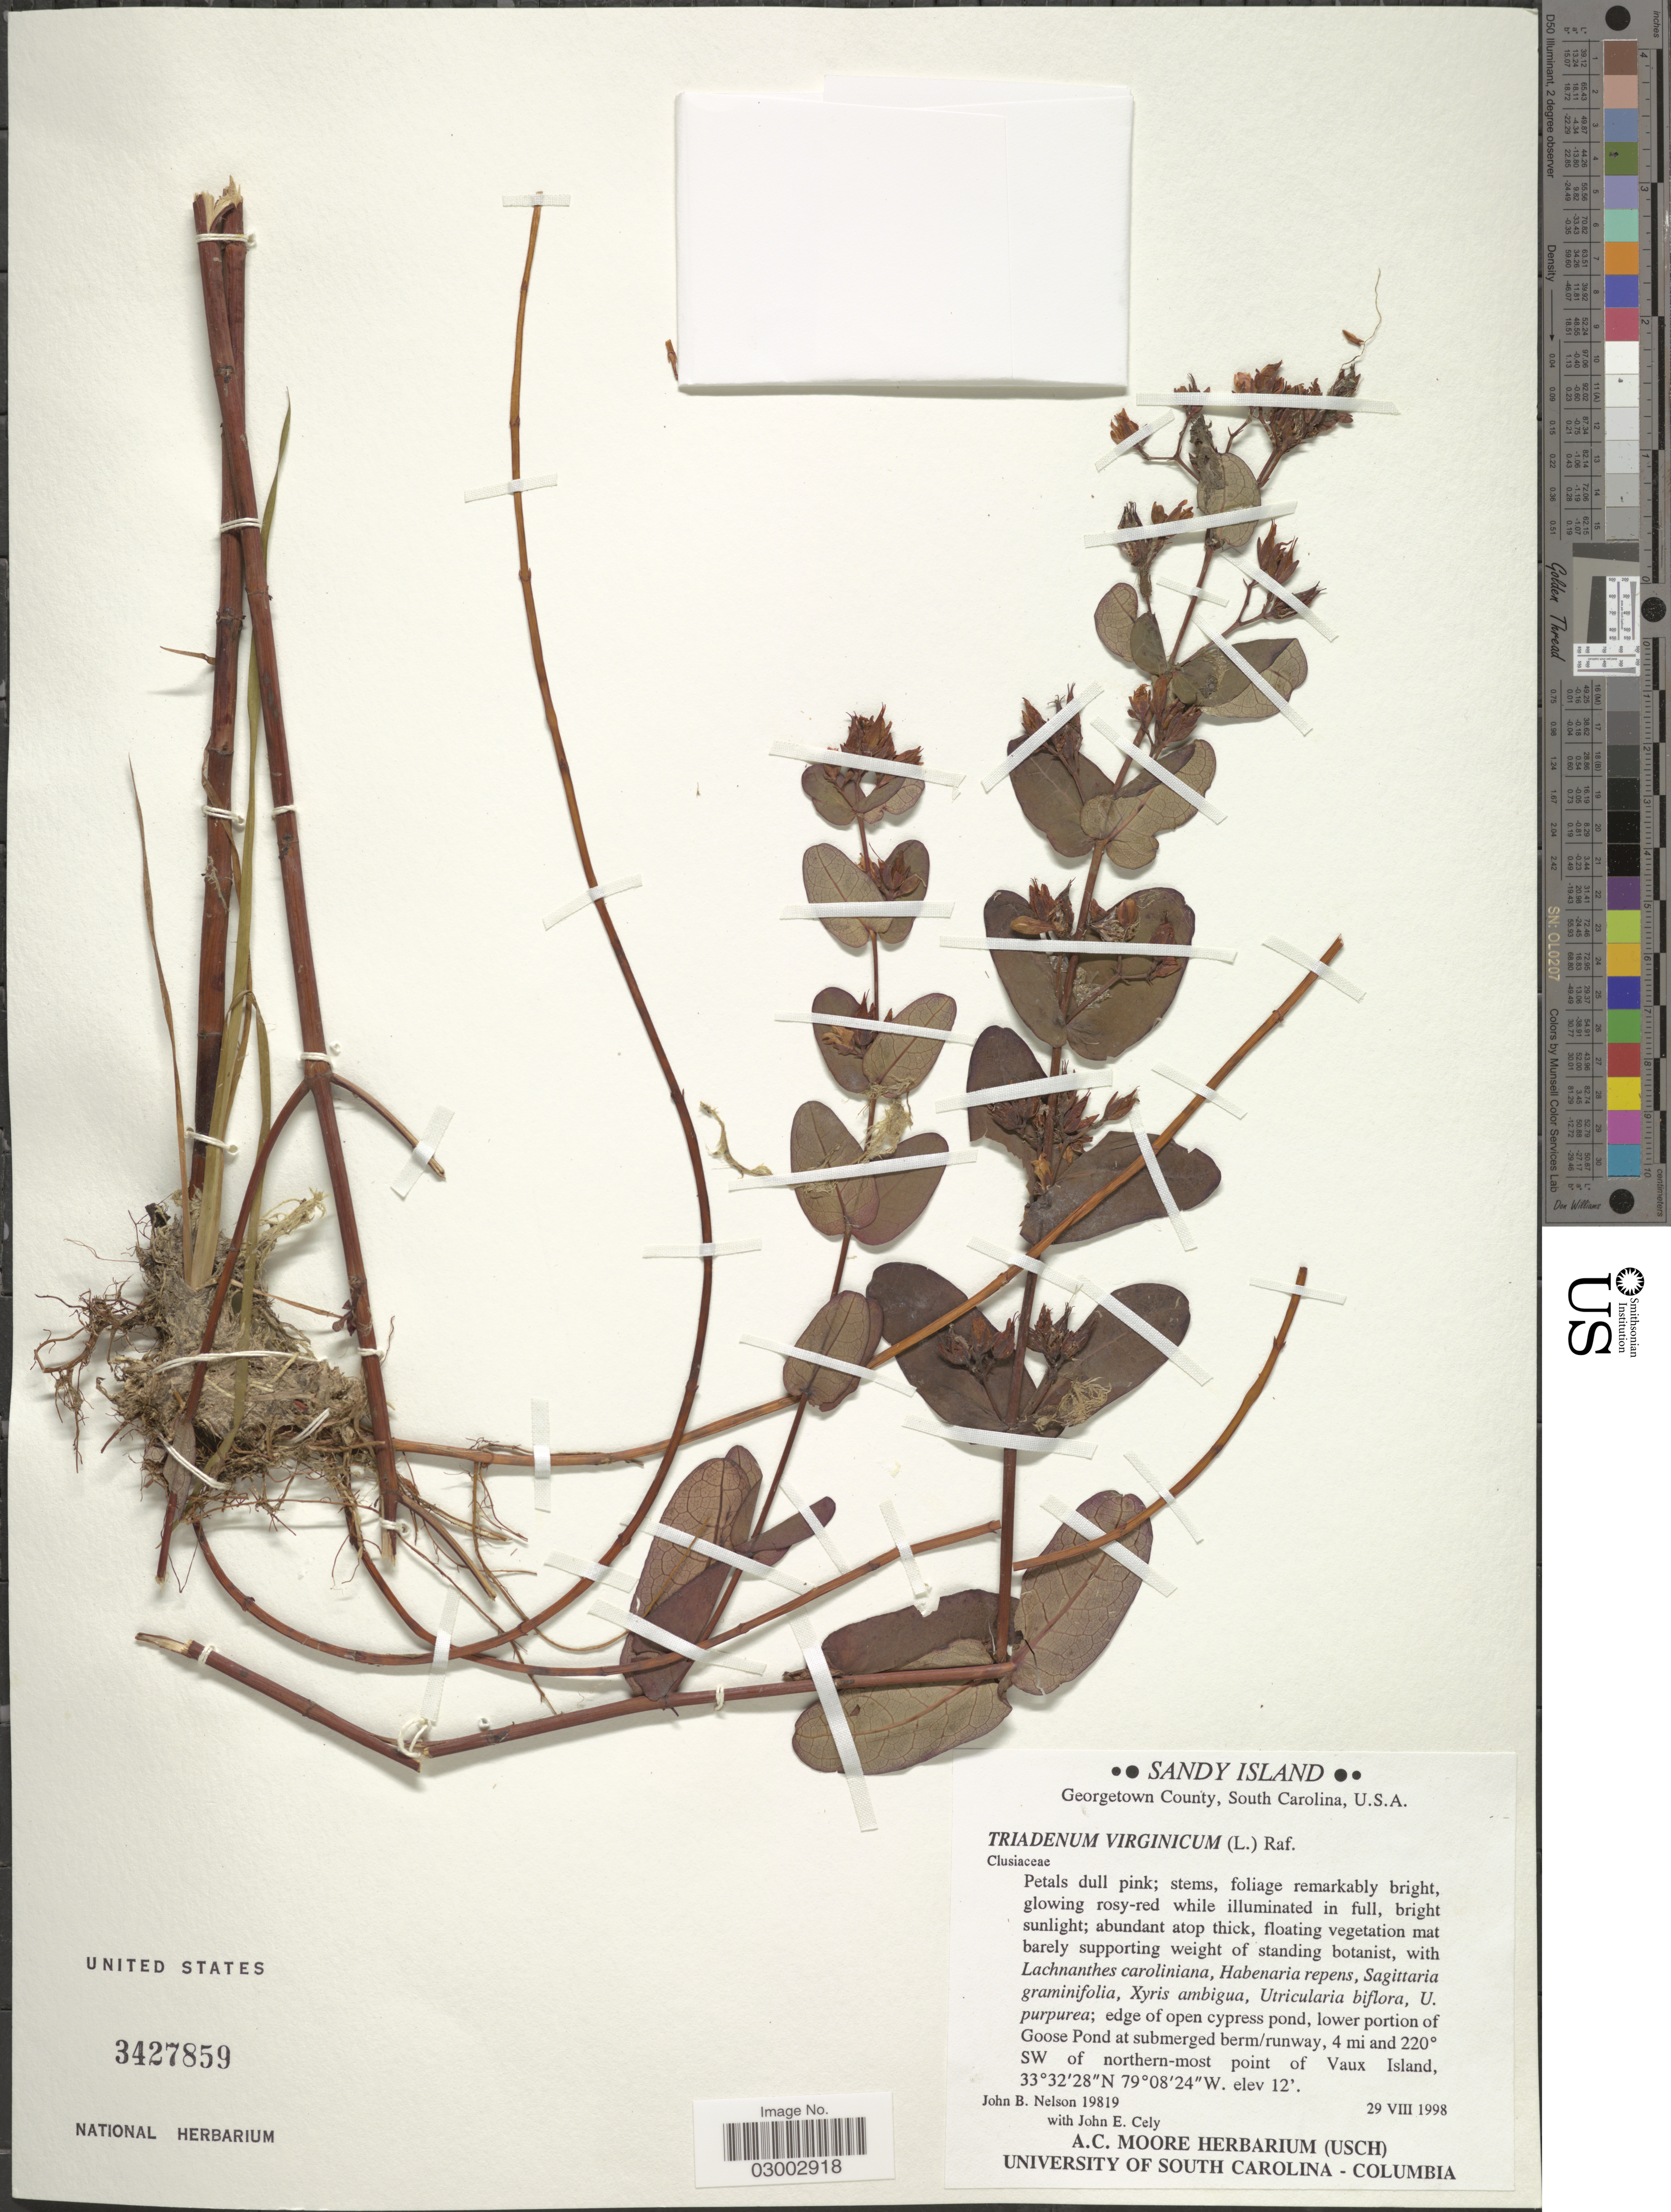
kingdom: Plantae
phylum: Tracheophyta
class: Magnoliopsida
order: Malpighiales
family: Hypericaceae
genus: Hypericum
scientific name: Hypericum virginicum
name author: L.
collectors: J. B. Nelson & J. Cely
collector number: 19819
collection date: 1998-08-29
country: United States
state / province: South Carolina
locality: Sandy Island. Georgetown County, South Carolina. Lower portion of Goose Pond at submerged berm/runway, 4 mi and 220º SW of northern-most point of Vaux Island.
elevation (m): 4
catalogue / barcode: US 3427859